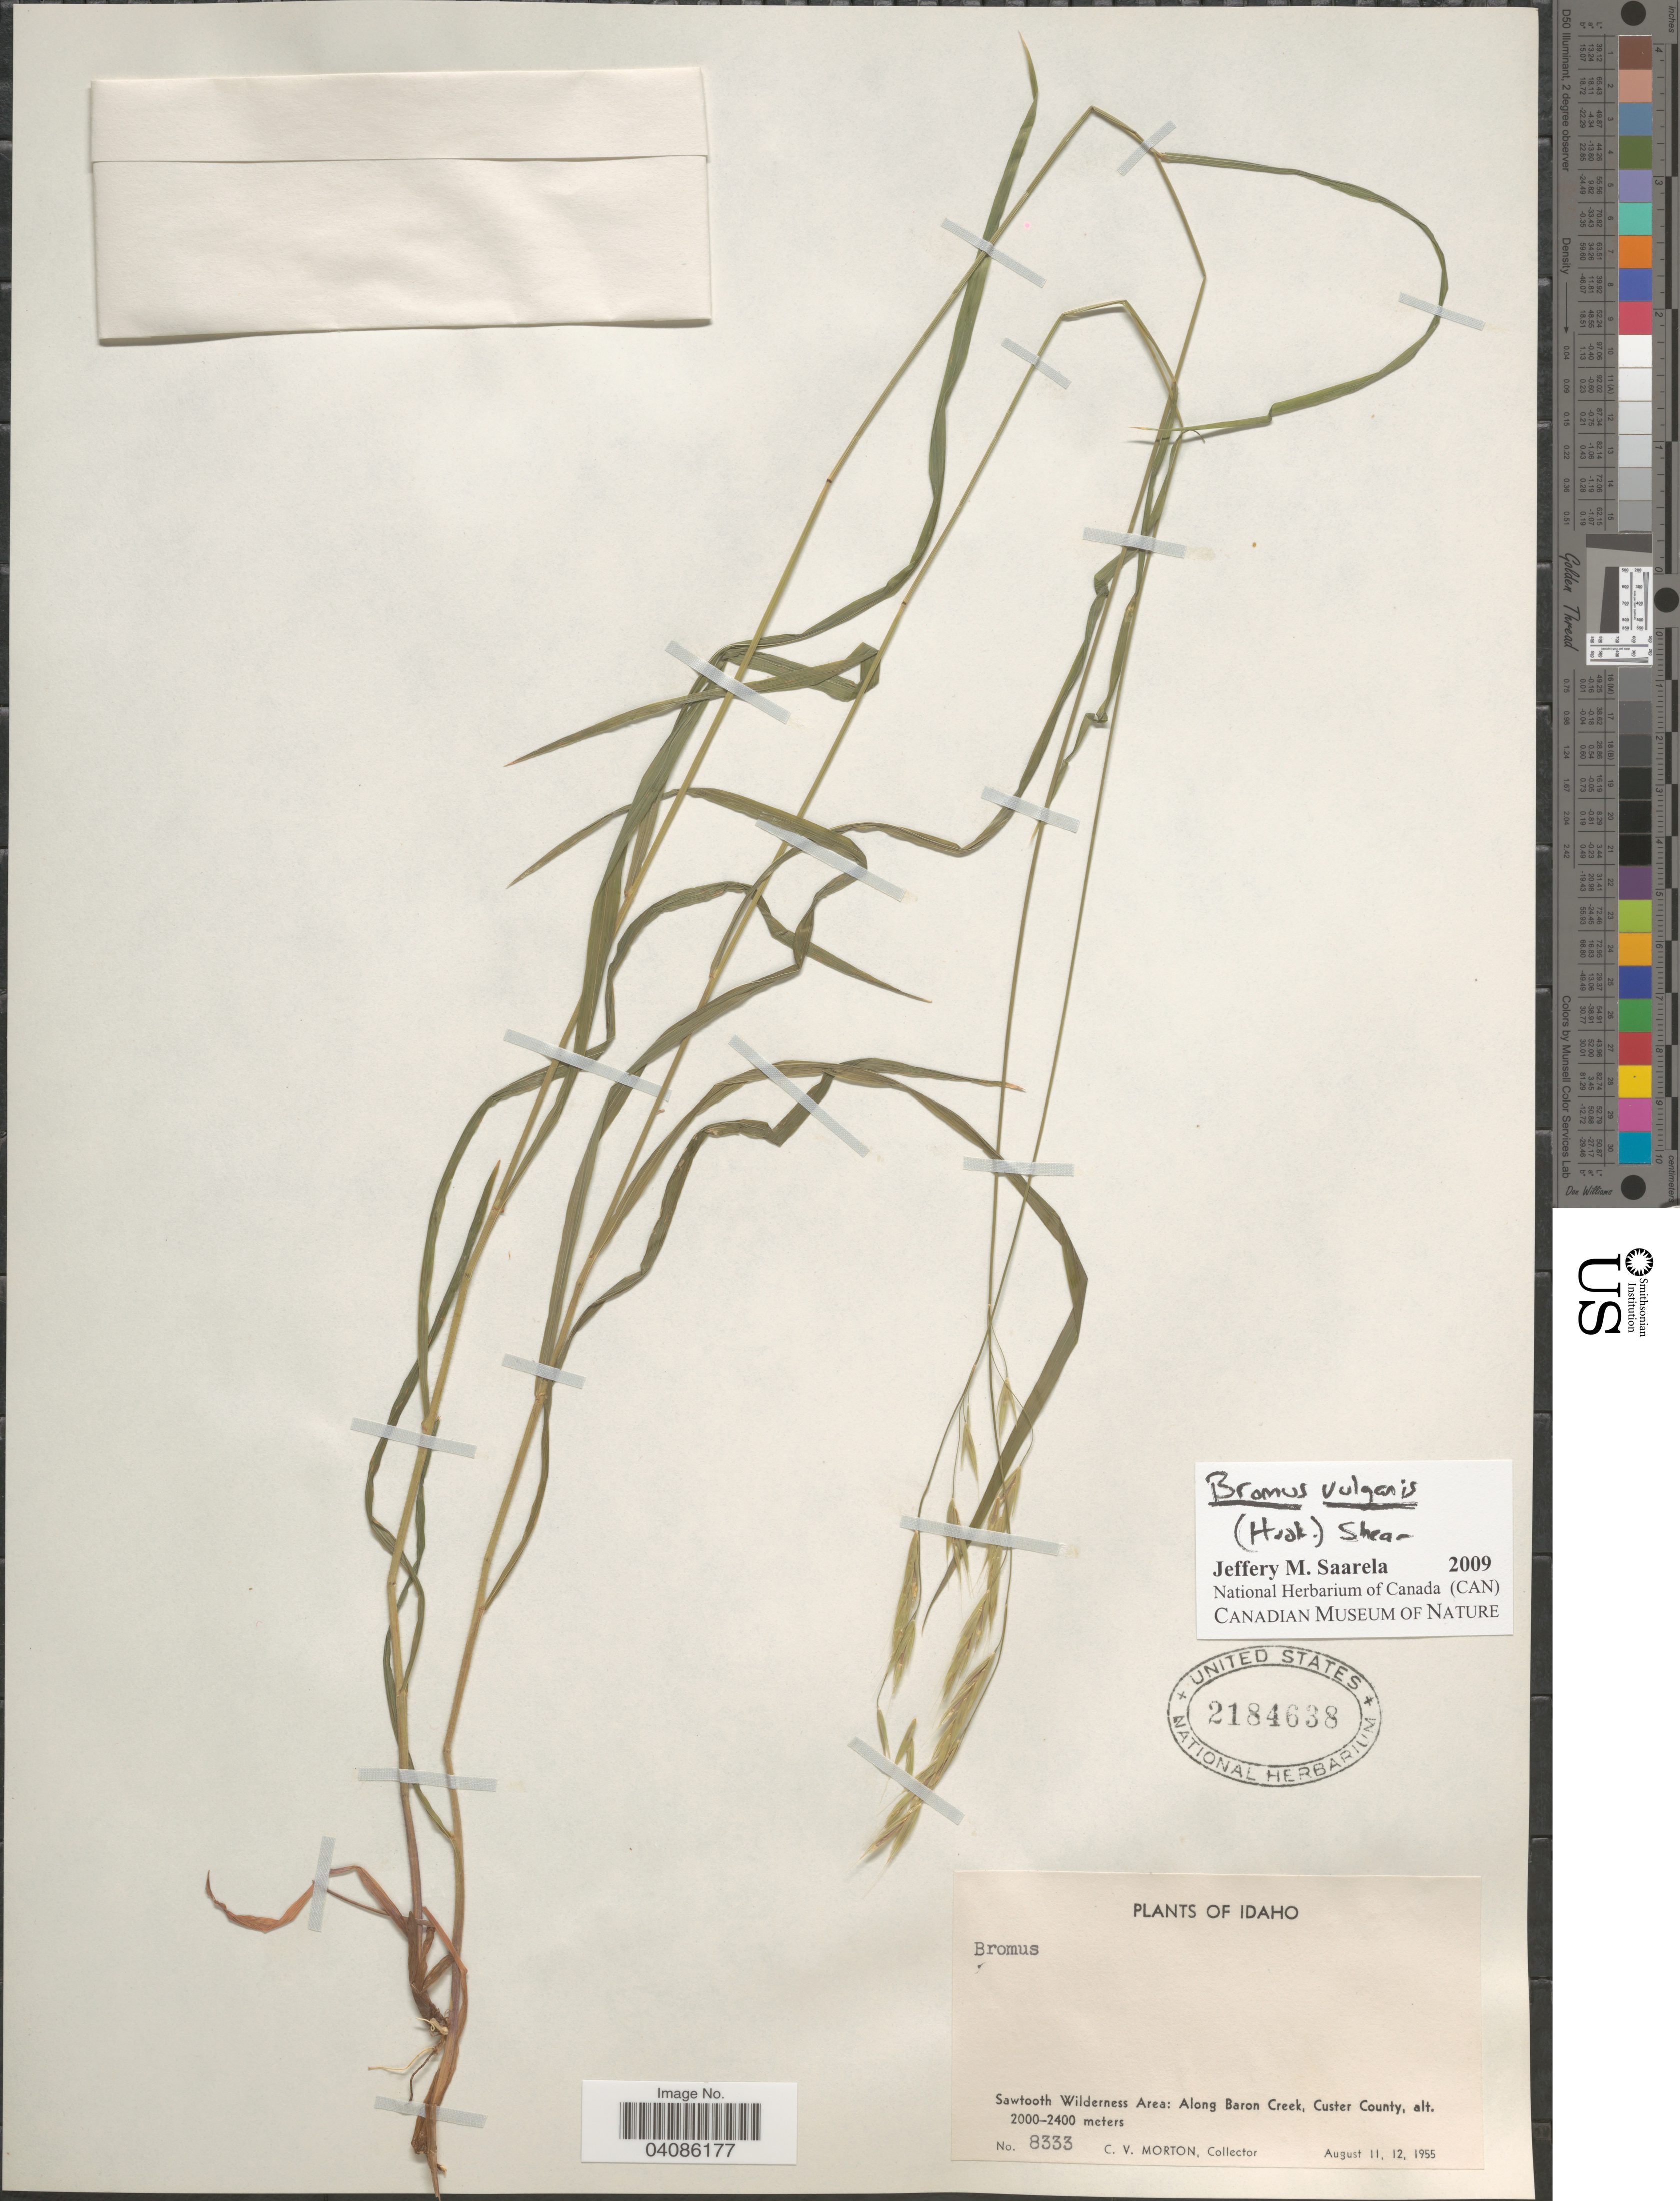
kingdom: Plantae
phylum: Tracheophyta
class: Liliopsida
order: Poales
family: Poaceae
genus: Bromus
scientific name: Bromus texensis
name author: (Shear) Hitchc.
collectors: C. V. Morton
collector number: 8333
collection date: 1955-08-11/1955-08-12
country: United States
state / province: Idaho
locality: Sawtooth Wilderness Area: Along Baron Creek, Custer County.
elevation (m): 2000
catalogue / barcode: US 2184638